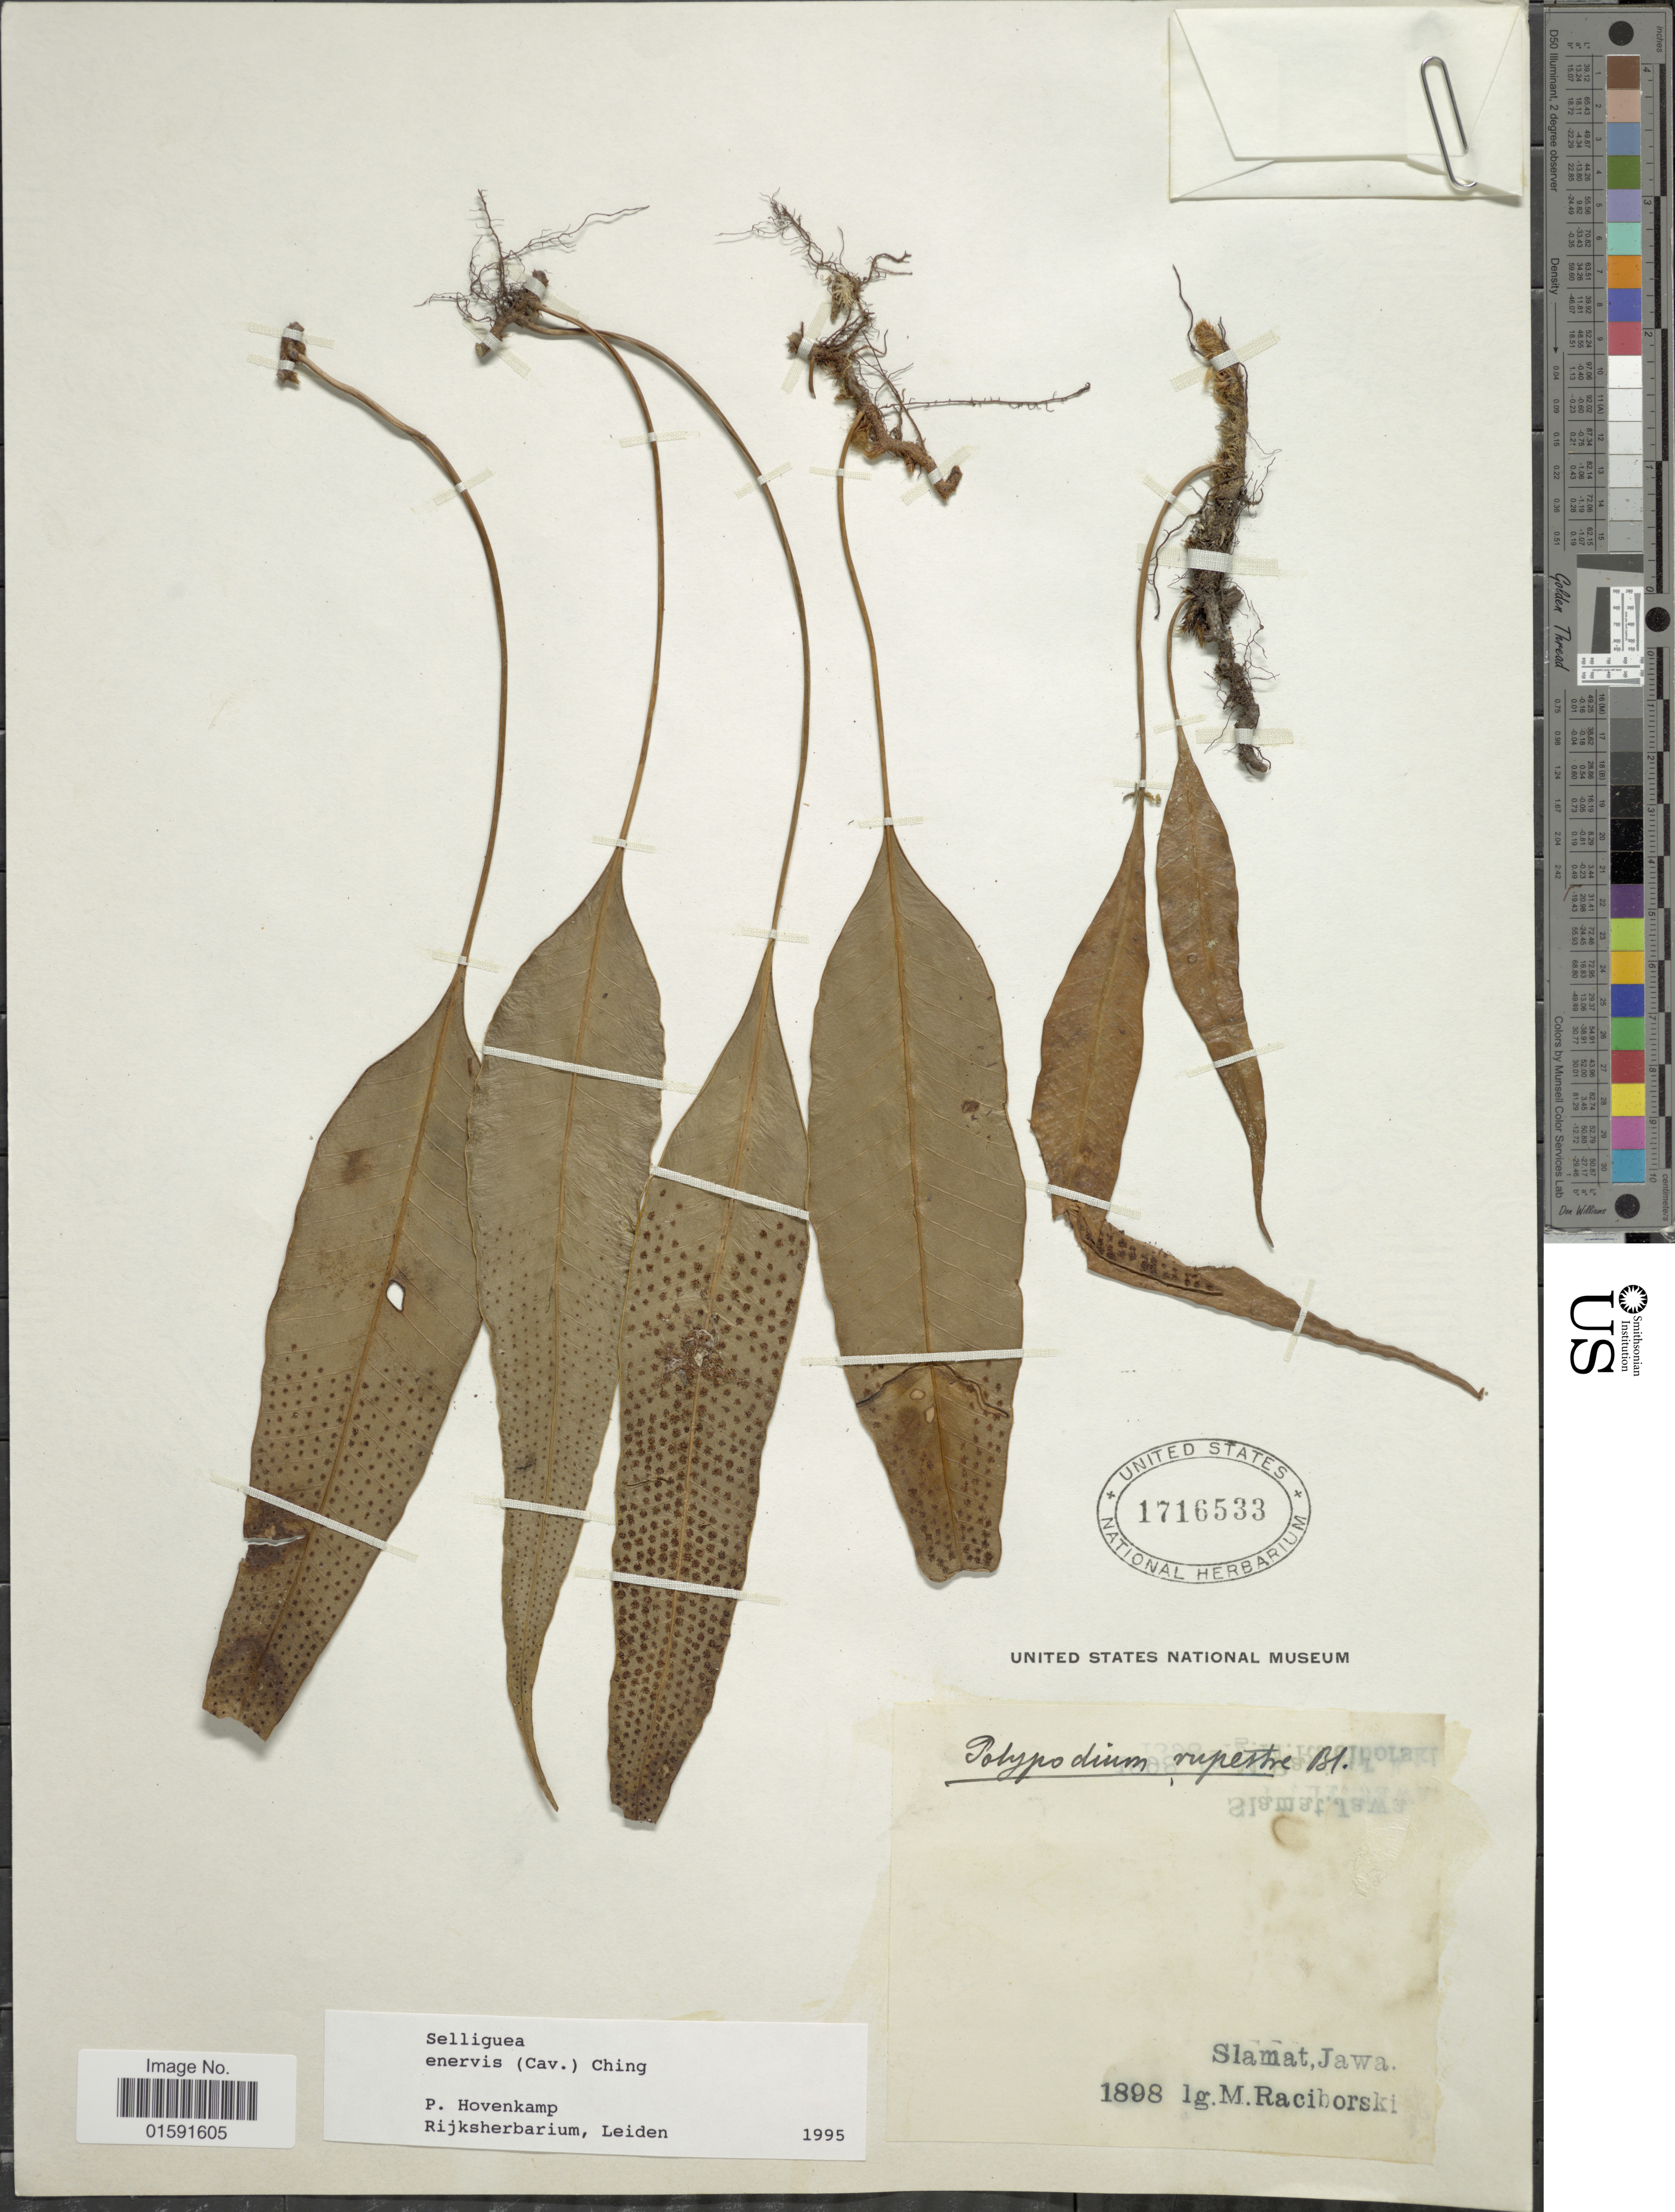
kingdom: Plantae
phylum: Tracheophyta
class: Polypodiopsida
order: Polypodiales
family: Polypodiaceae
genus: Selliguea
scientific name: Selliguea enervis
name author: (Cav.) Ching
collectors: M. Raciborski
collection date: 1898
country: Indonesia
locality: Slamat, Jawa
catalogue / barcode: US 1716533